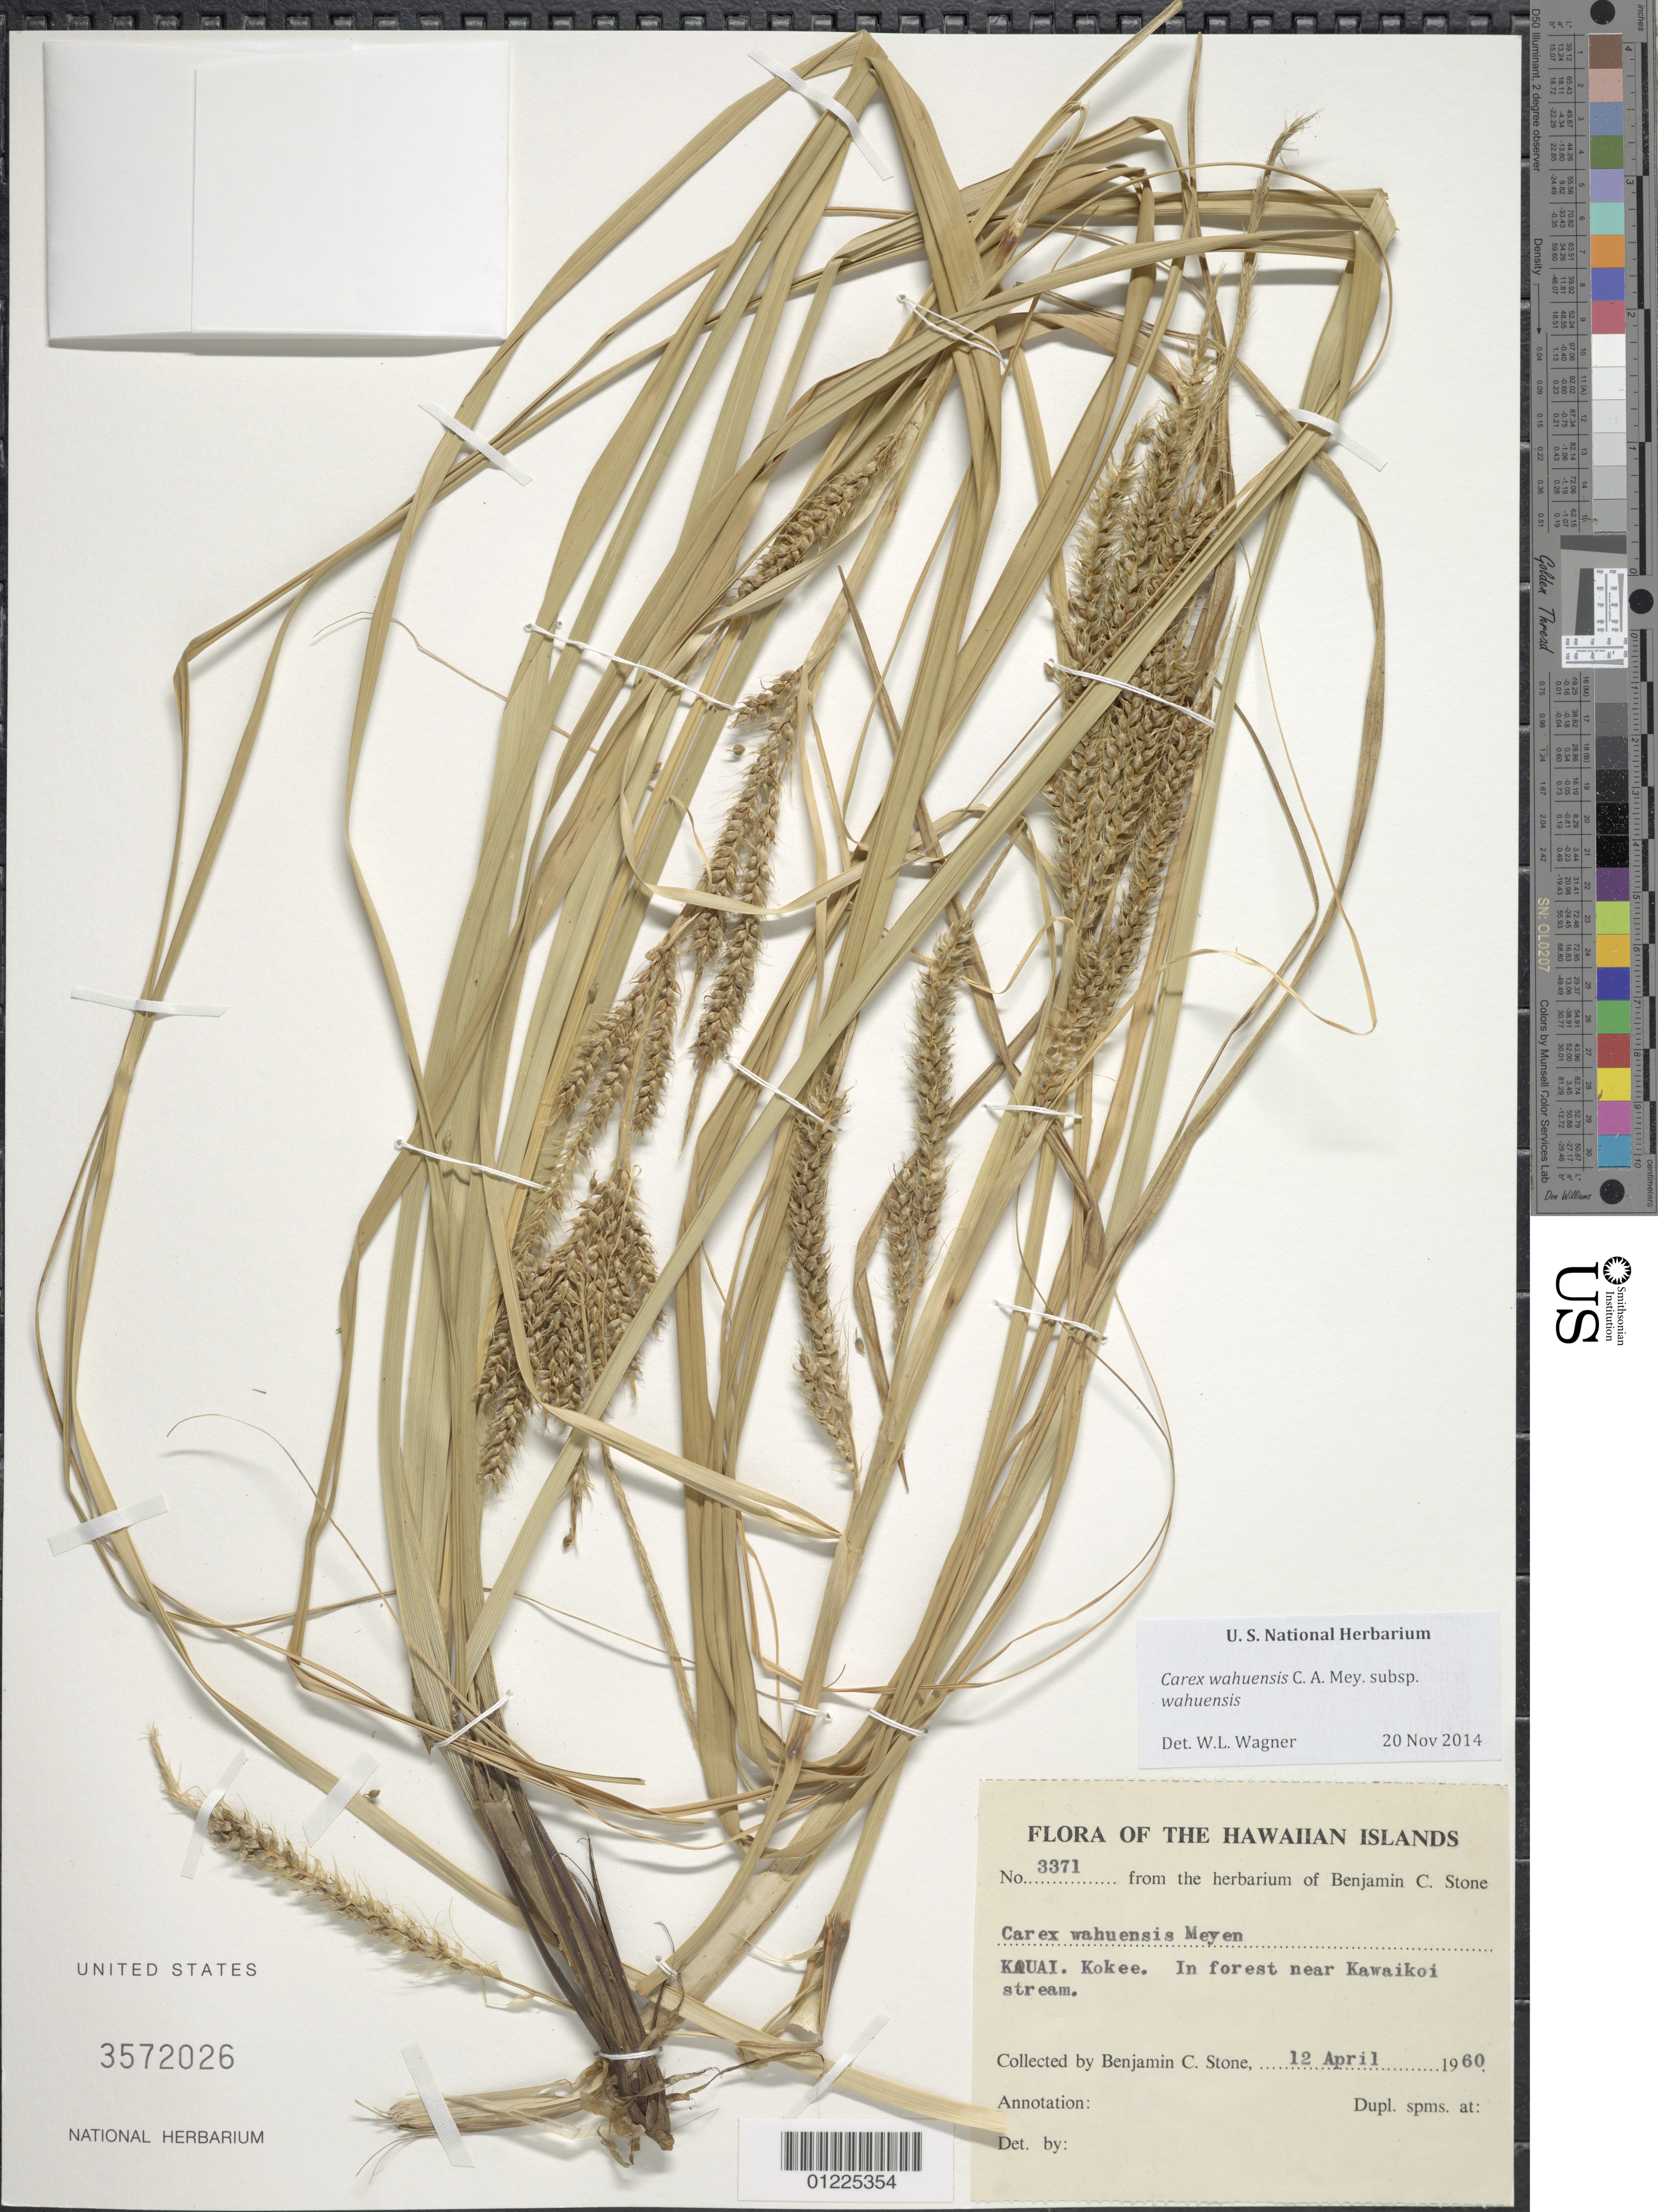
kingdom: Plantae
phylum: Tracheophyta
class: Liliopsida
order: Poales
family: Cyperaceae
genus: Carex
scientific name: Carex wahuensis subsp. wahuensis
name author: C.A. Mey.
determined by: Wagner, W. L., (BOT), Smithsonian Institution - National Museum of Natural History (UNITED STATES)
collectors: B. C. Stone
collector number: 3371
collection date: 1960-04-12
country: United States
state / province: Hawaii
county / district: Kauai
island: Kaua'i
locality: Kokee, in forest near Kawaikoi stream.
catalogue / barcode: US 3572026